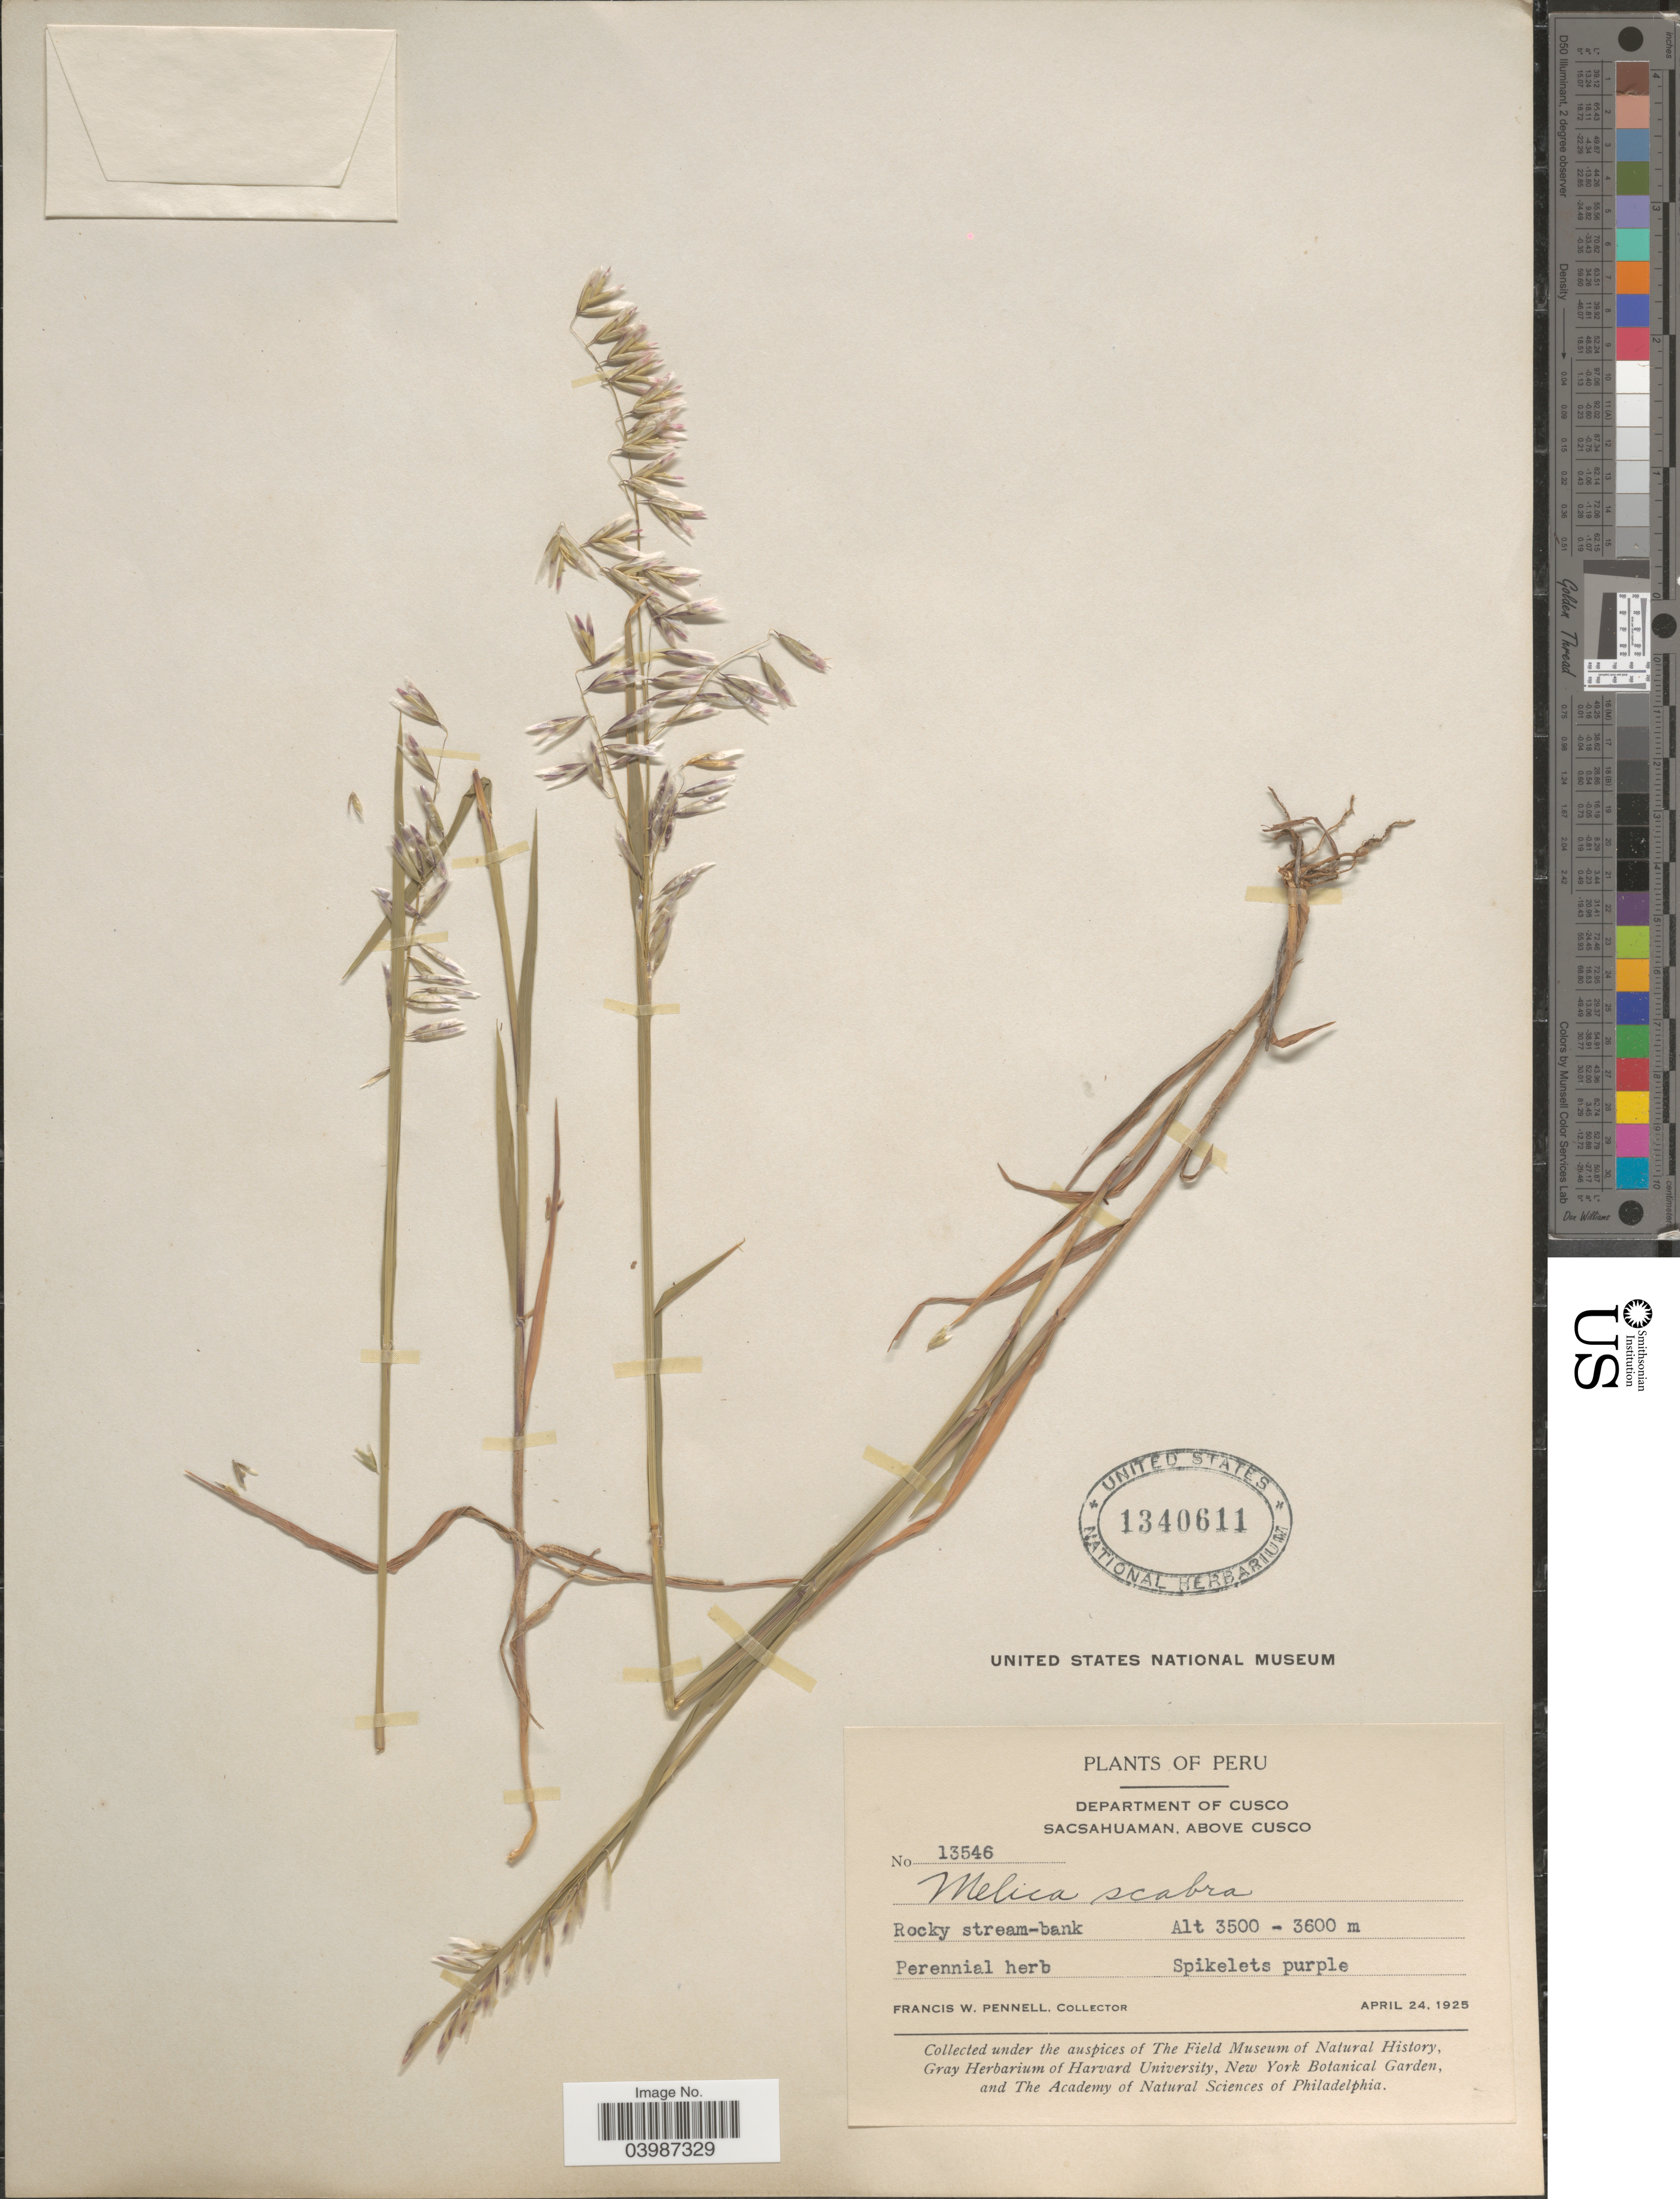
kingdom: Plantae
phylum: Tracheophyta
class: Liliopsida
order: Poales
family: Poaceae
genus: Melica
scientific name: Melica scabra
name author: Kunth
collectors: F. W. Pennell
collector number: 13546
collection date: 1925-04-24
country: Peru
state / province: Cusco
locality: Department of Cusco. Sacsahuaman, above Cusco. Rocky stream-bank.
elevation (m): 3500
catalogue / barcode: US 1340611